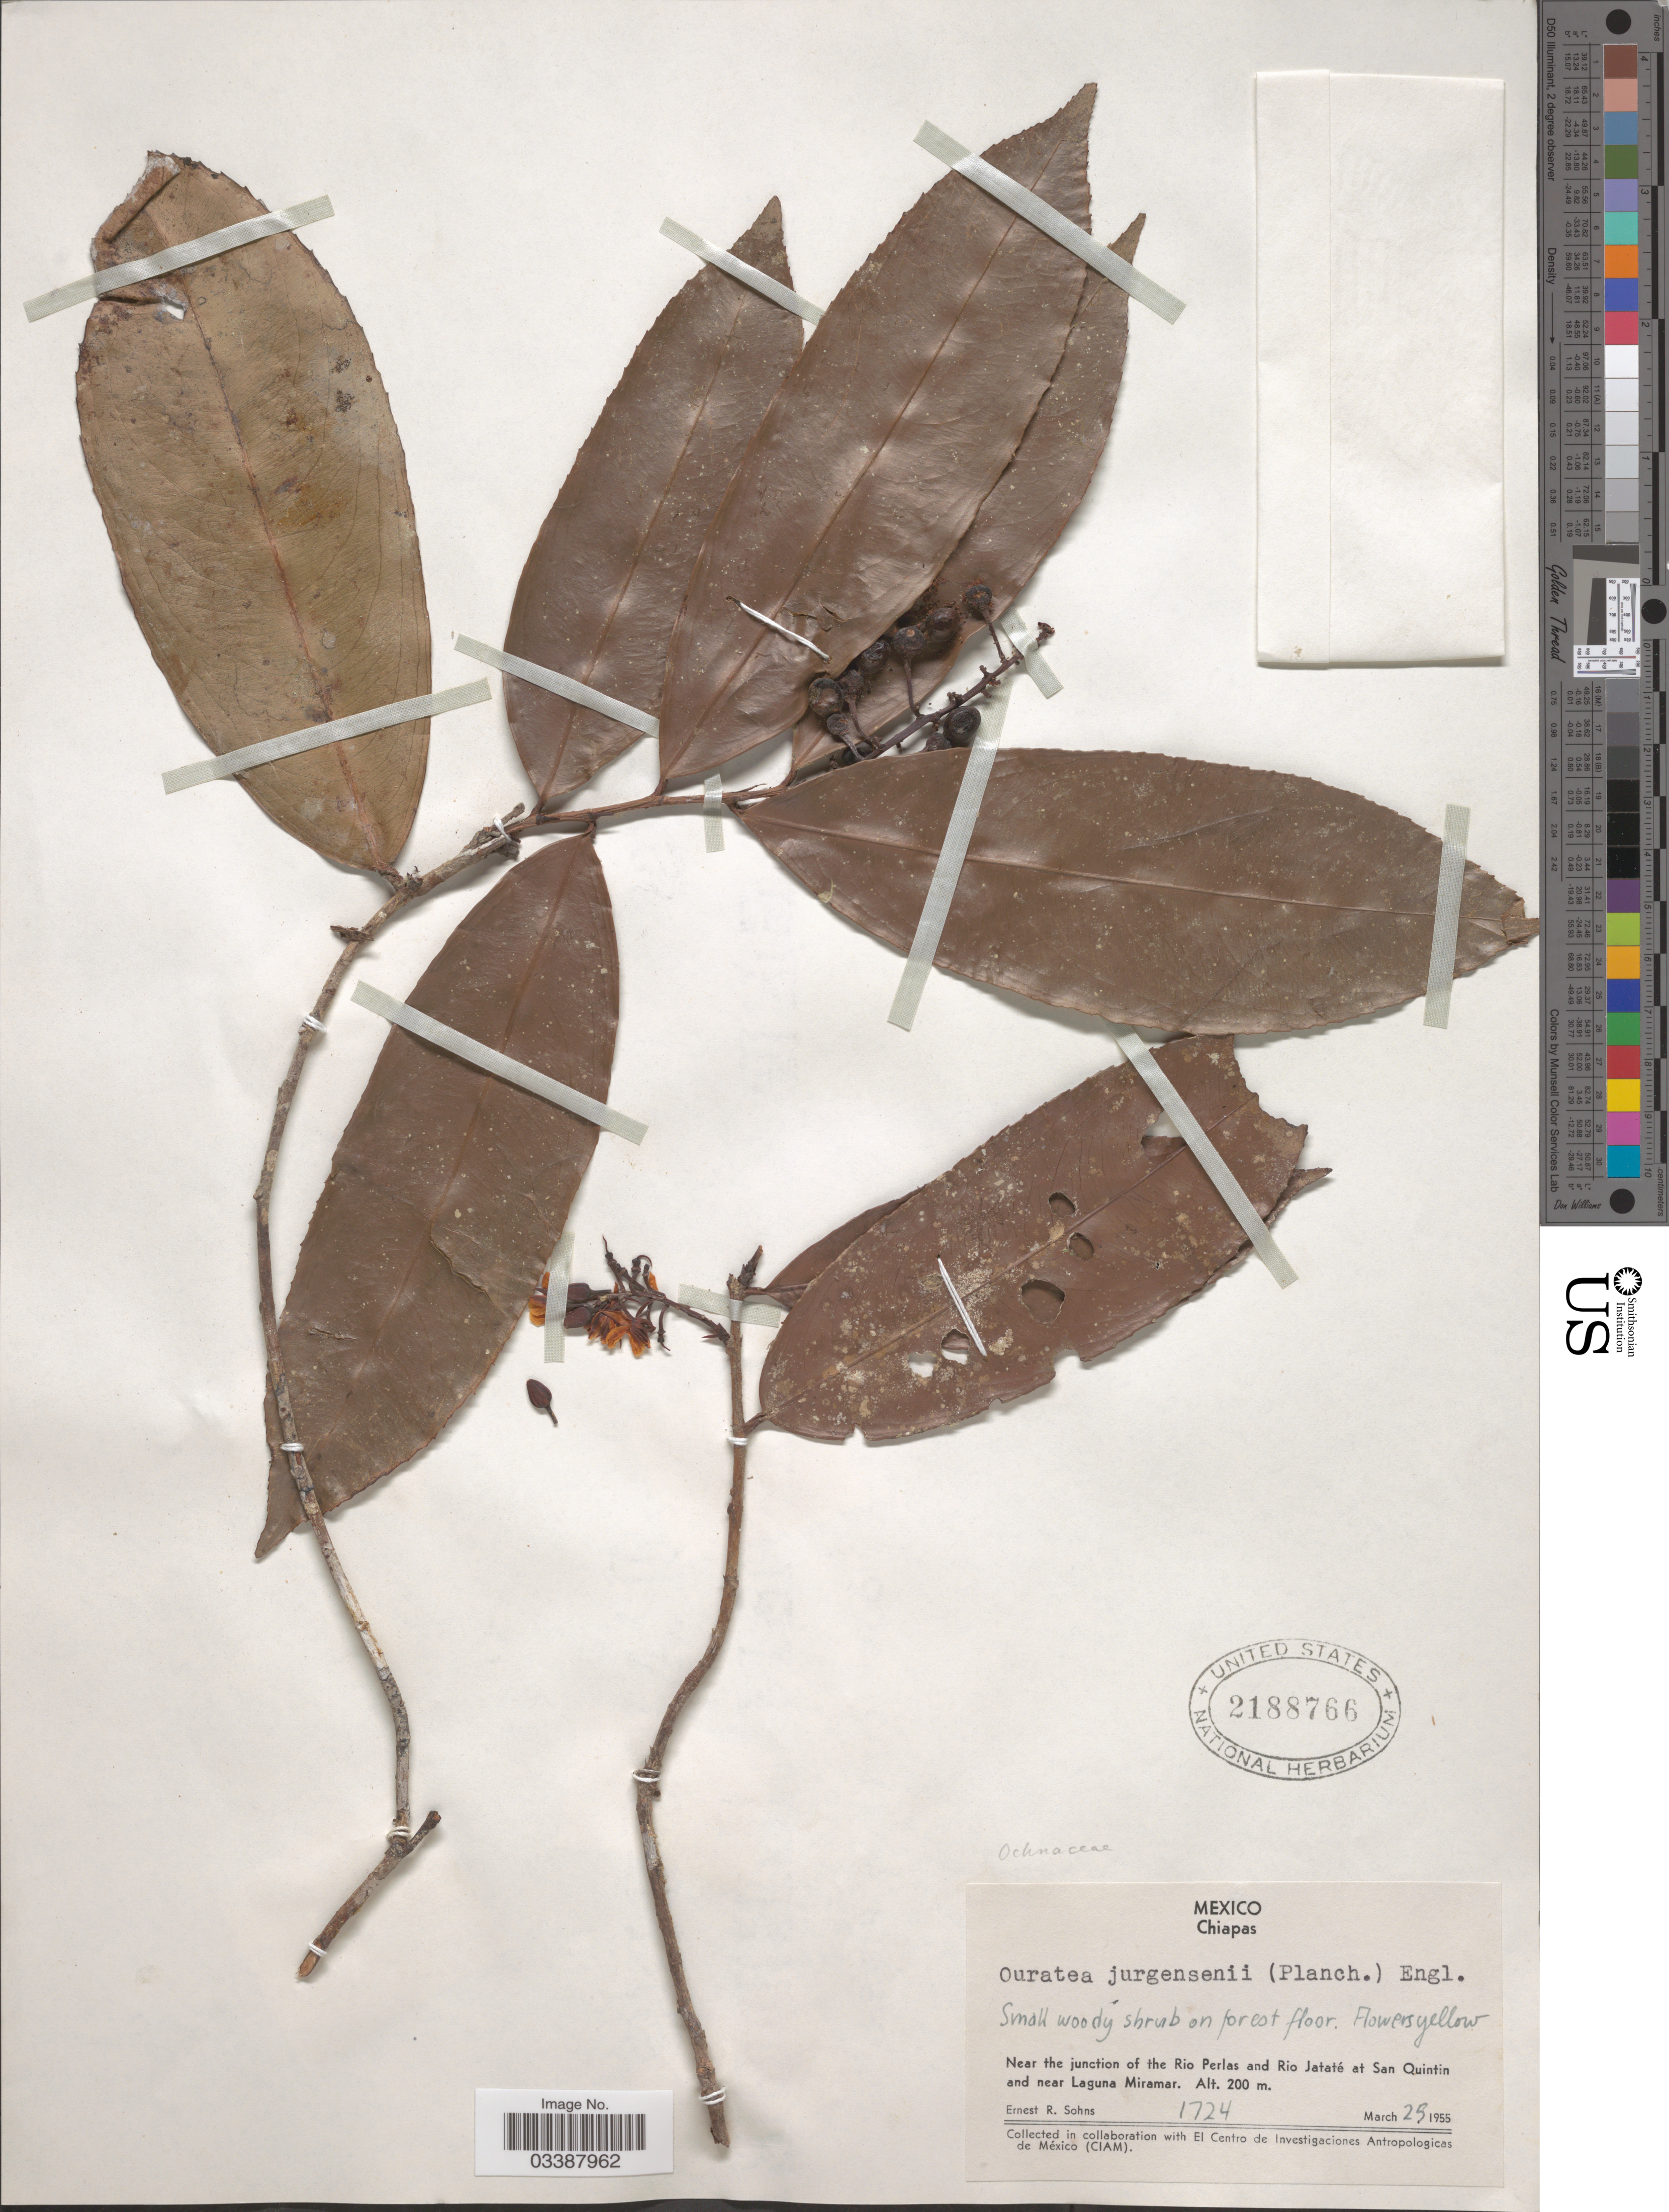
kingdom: Plantae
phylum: Tracheophyta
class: Magnoliopsida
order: Malpighiales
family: Ochnaceae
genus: Ouratea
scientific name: Ouratea lucens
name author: (Kunth) Engl.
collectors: E. R. Sohns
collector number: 1724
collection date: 1955-03-25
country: Mexico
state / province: Chiapas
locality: Near the junction of the Rio Perlas and Rio Jataté at San Quintin and near Laguna Miramar.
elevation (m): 200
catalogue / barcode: US 2188766